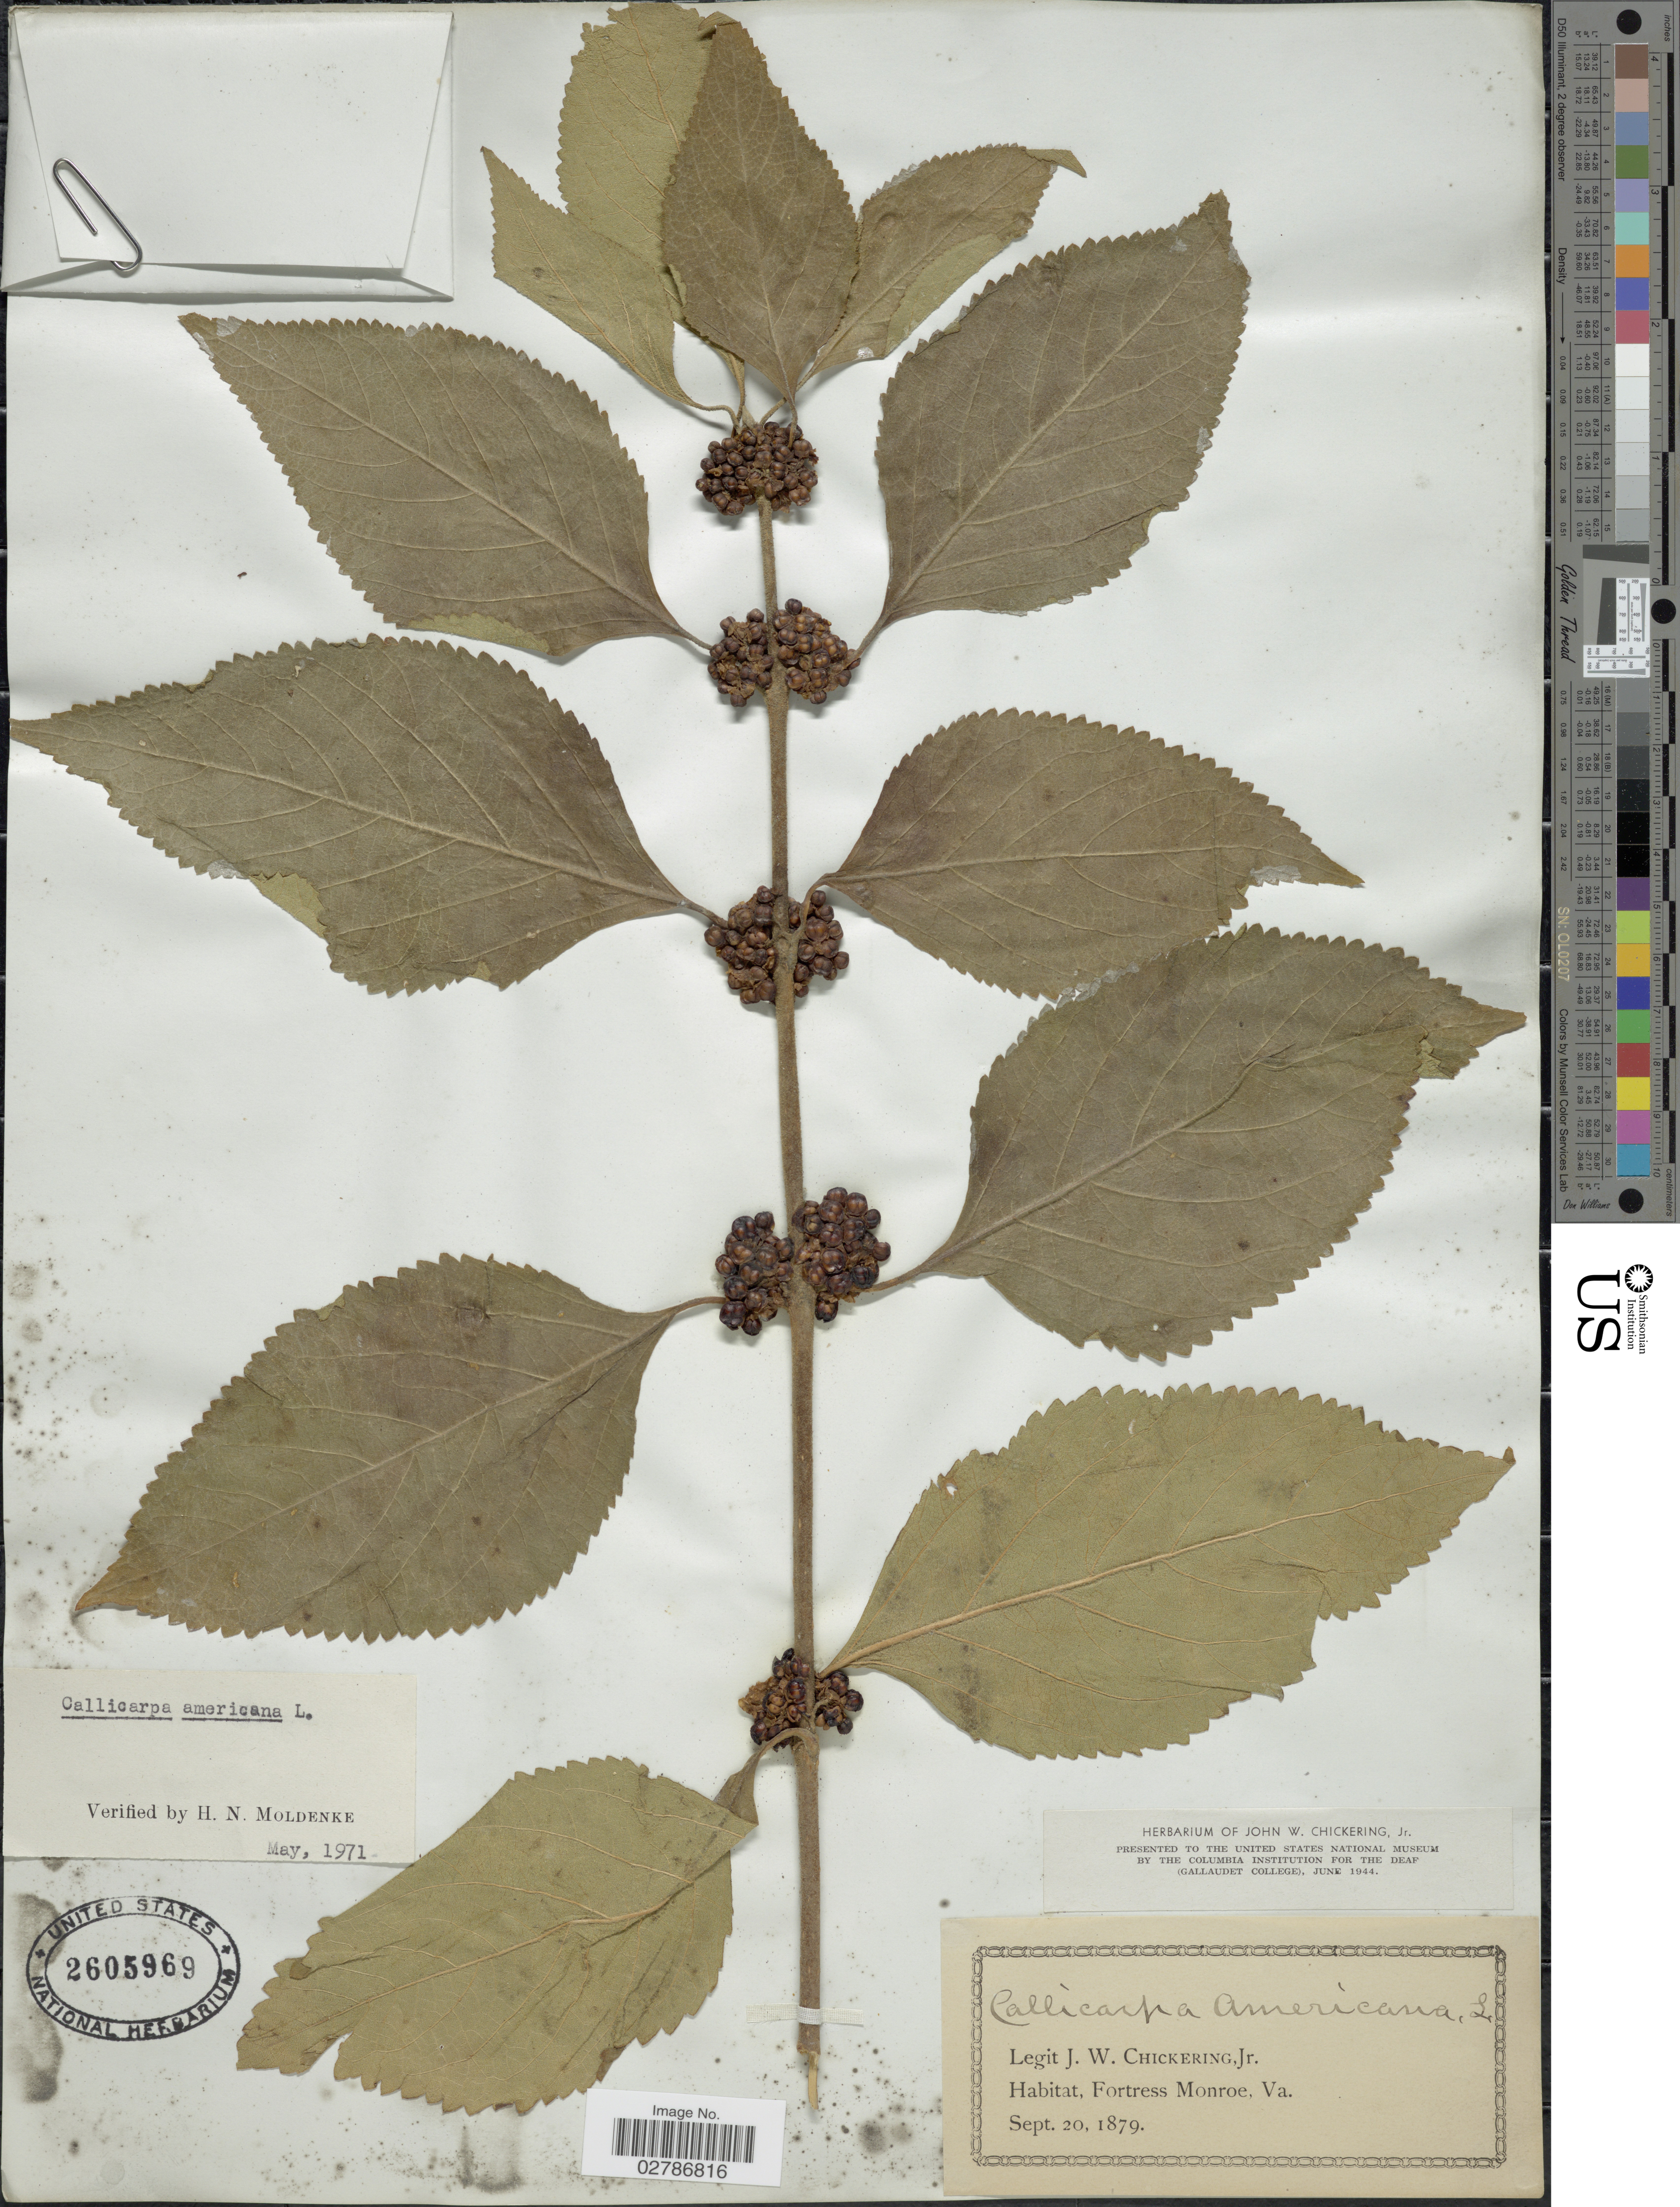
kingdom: Plantae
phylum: Tracheophyta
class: Magnoliopsida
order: Lamiales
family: Lamiaceae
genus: Callicarpa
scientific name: Callicarpa americana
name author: L.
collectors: J. W. Chickering Jr.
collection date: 1879-09-20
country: United States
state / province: Virginia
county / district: City of Hampton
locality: Fortress Monroe, Va.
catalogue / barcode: US 2605969